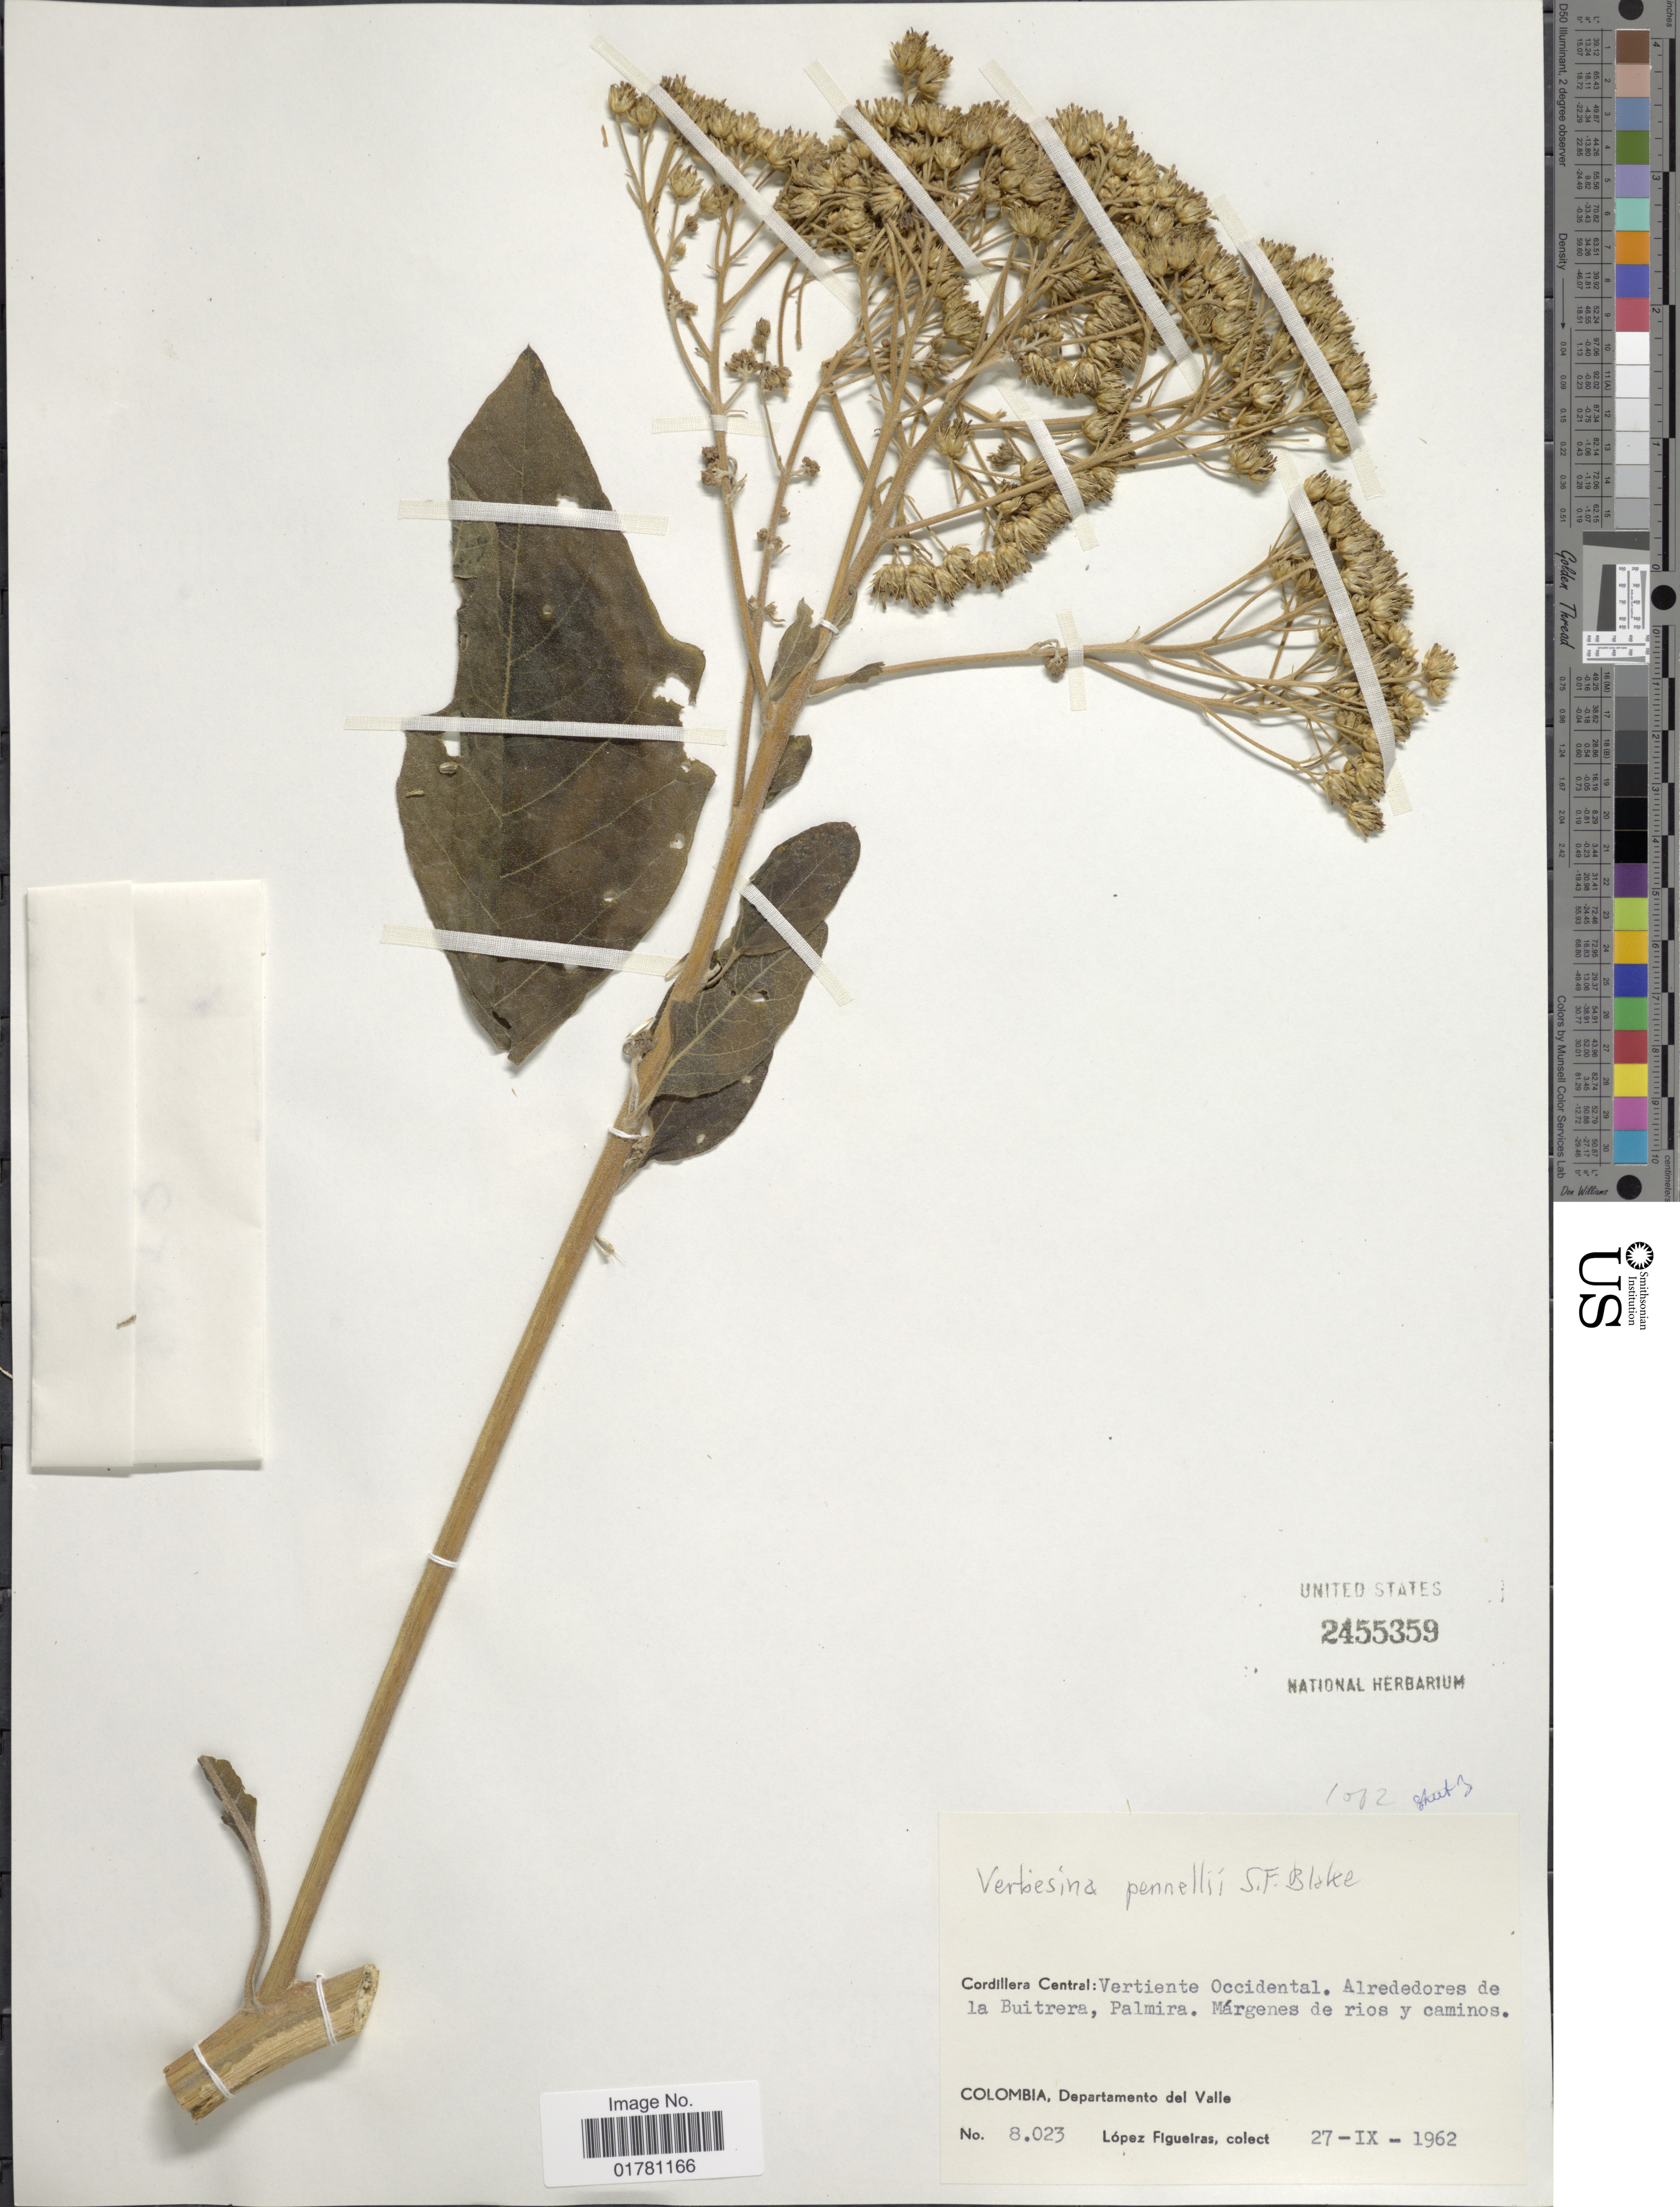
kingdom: Plantae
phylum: Tracheophyta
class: Magnoliopsida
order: Asterales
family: Asteraceae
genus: Verbesina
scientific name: Verbesina pennellii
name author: S.F. Blake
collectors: M. López Figueiras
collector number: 8023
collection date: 1962-09-27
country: Colombia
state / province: Valle del Cauca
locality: Cordillera Central: Vertiente Occidental. Alrededores de la Buitrera, Palmira. Márgenes de rios y caminos. Departamento del Valle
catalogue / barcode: US 2455359